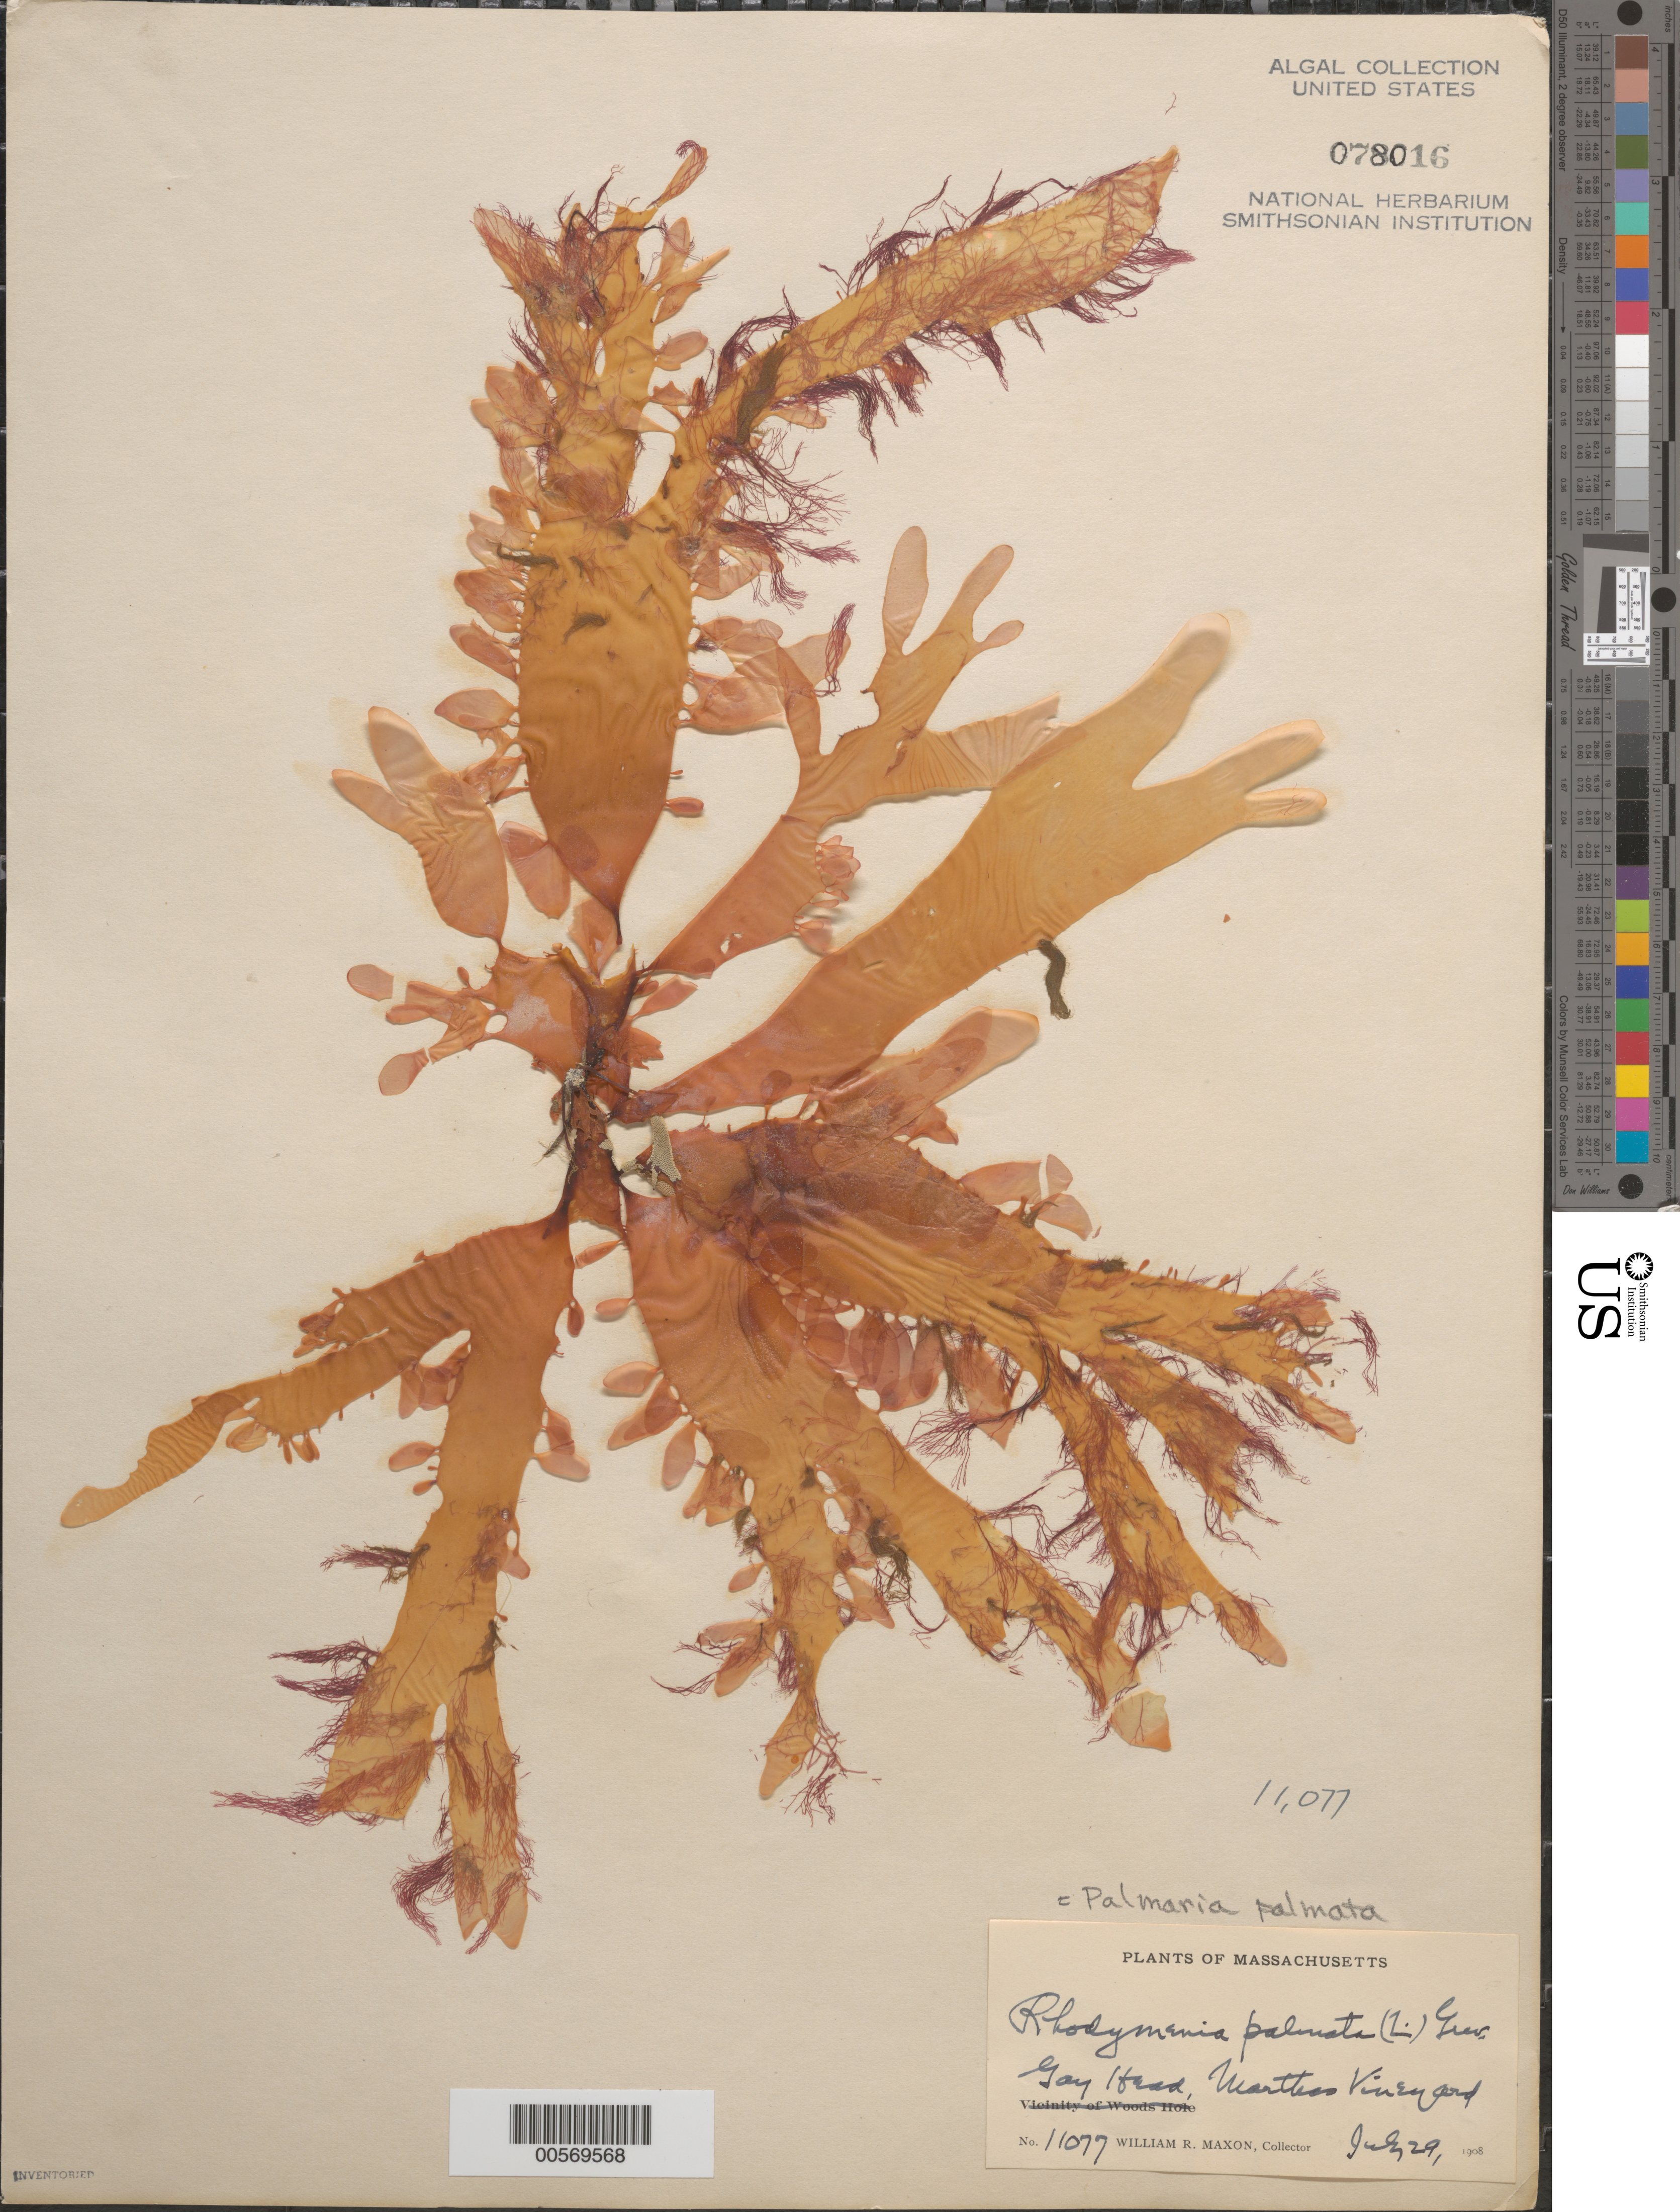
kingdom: Plantae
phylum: Rhodophyta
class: Florideophyceae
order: Palmariales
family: Palmariaceae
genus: Palmaria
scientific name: Palmaria palmata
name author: (L.) F. Weber & D. Mohr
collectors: W. R. Maxon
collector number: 11077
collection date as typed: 29 Jul 1908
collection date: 1908-07-29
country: United States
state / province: Massachusetts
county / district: Dukes County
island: Martha's Vineyard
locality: Gay Head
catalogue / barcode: US 78016